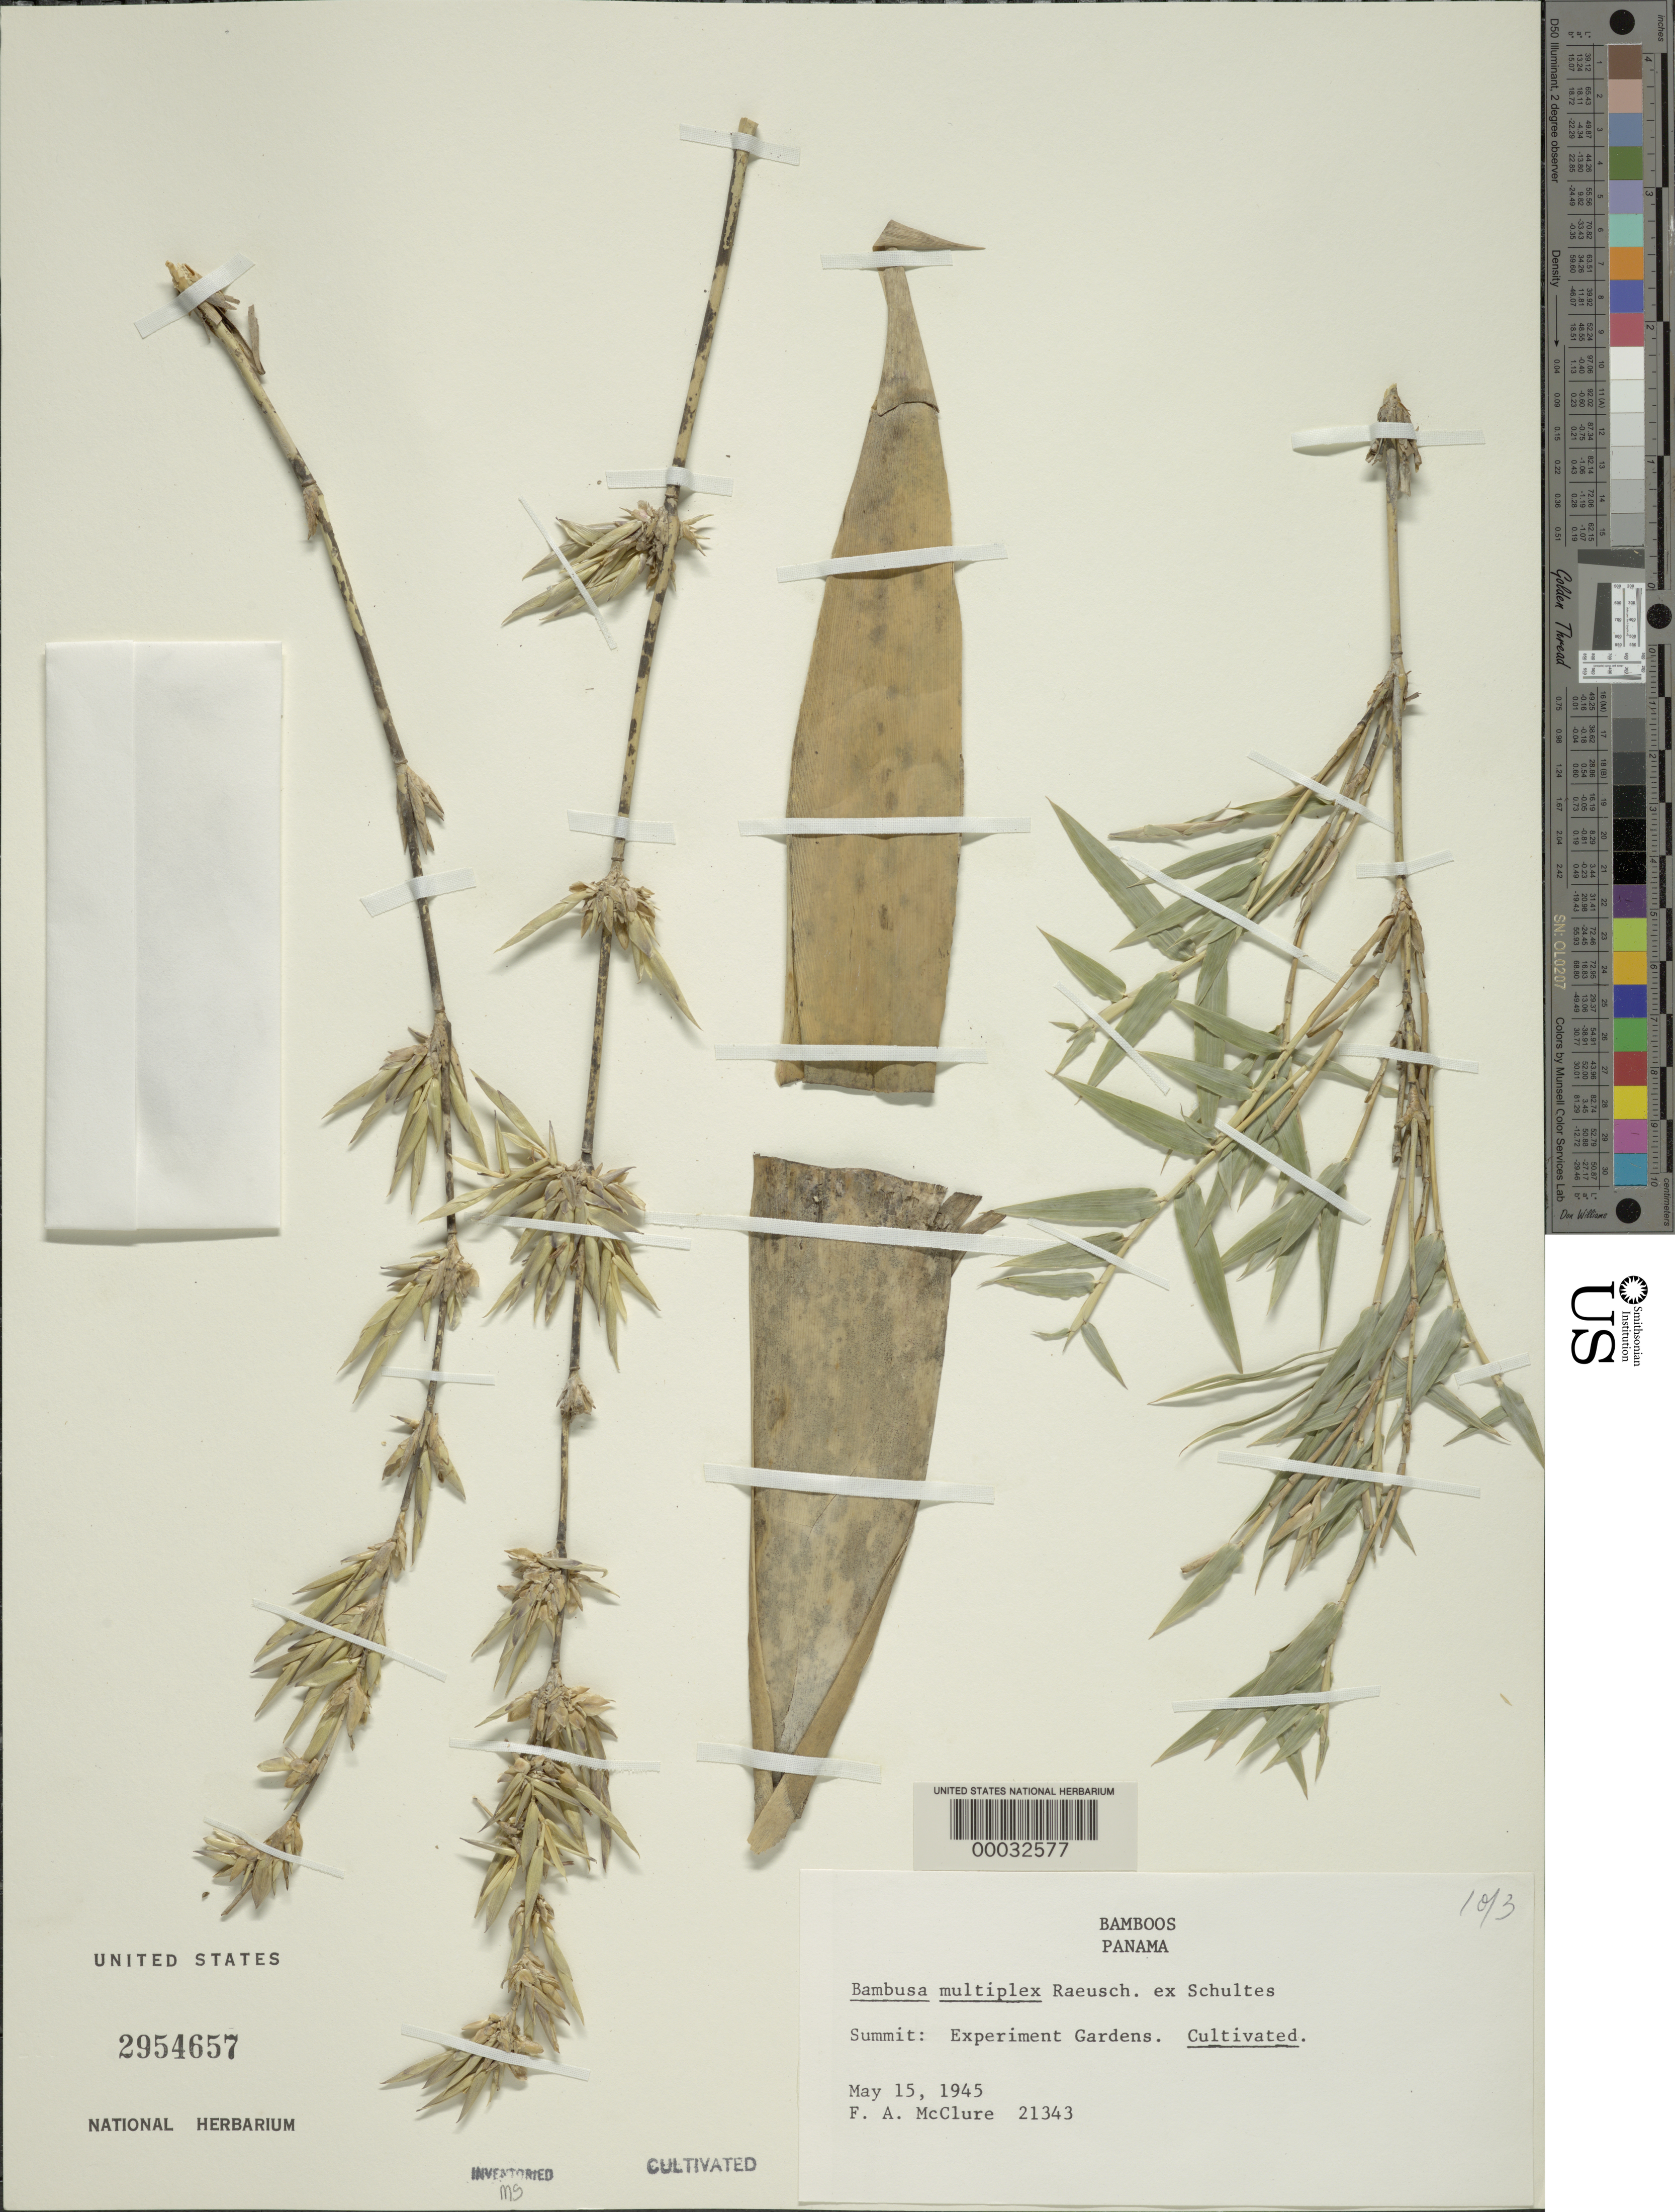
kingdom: Plantae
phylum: Tracheophyta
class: Liliopsida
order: Poales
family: Poaceae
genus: Bambusa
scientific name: Bambusa multiplex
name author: (Lour.) Raeusch. ex Schult. & Schult. f.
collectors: F. A. McClure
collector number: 21343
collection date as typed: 15 May 1945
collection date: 1945-05-15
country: Panama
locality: Esperimental Garden summit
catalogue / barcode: US 2954657